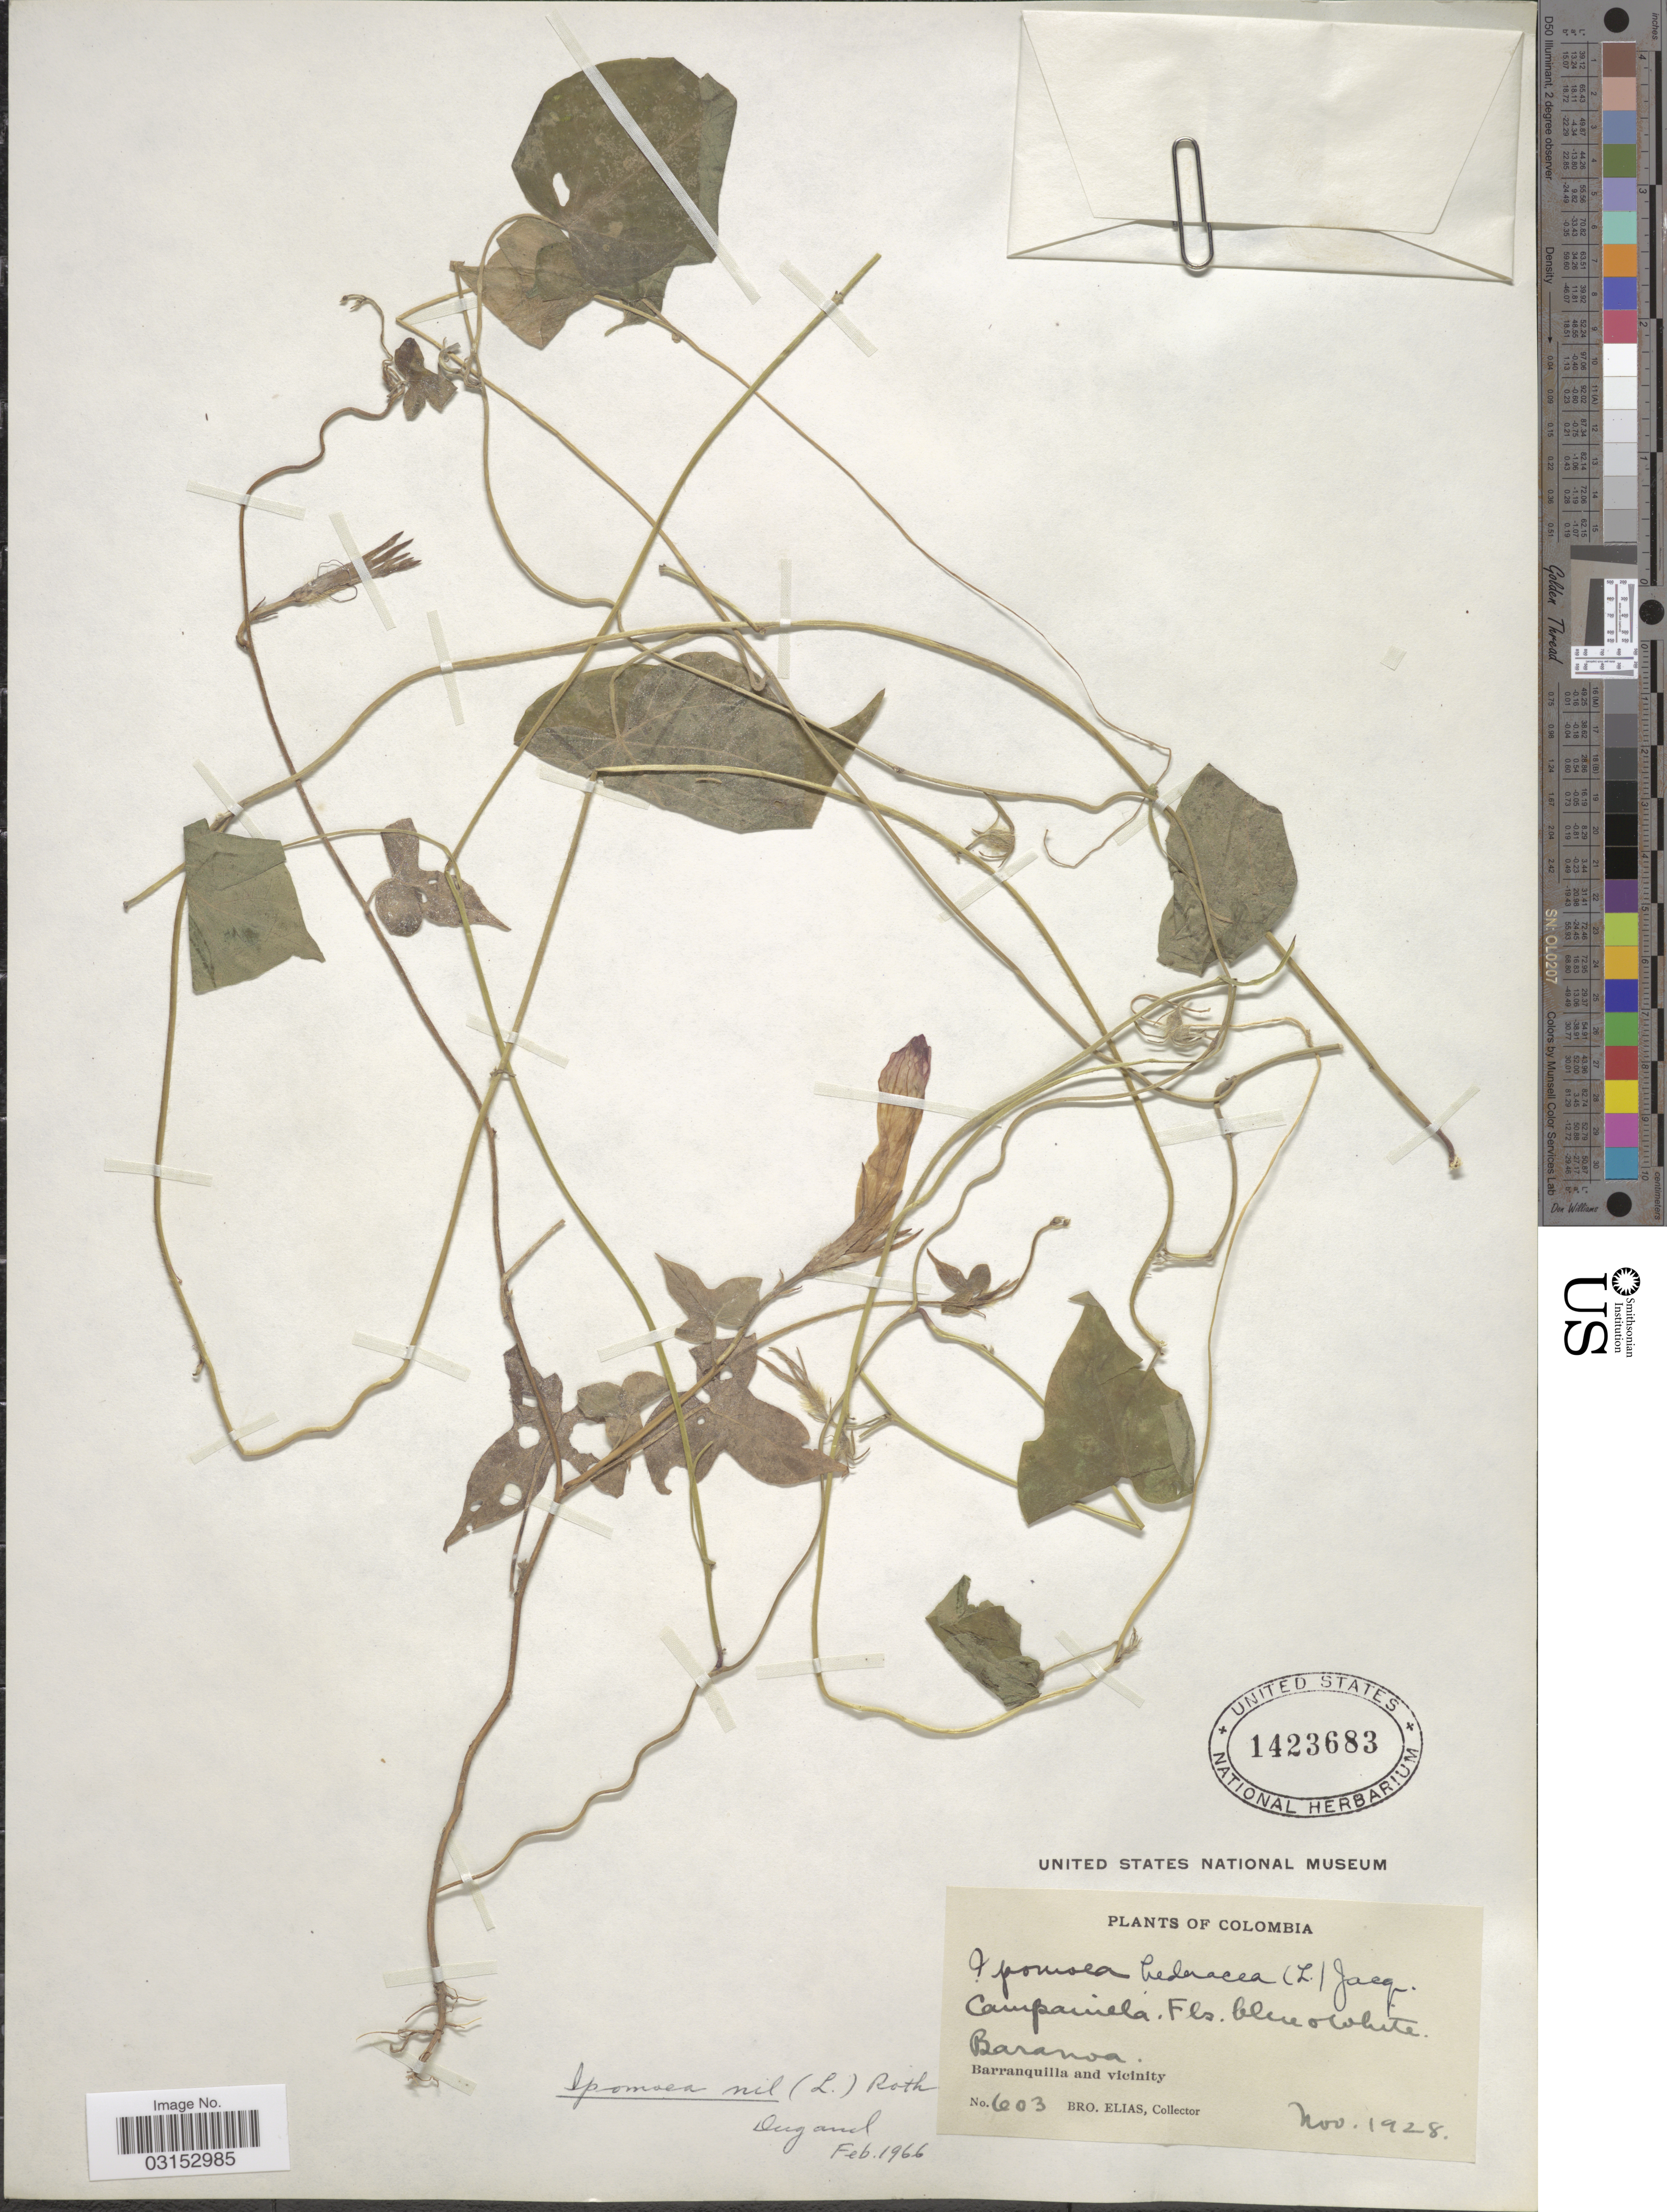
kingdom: Plantae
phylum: Tracheophyta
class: Magnoliopsida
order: Solanales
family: Convolvulaceae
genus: Ipomoea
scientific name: Ipomoea nil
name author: (L.) Roth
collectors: Bro. Elias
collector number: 603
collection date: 1928-11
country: Colombia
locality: Baranoa. Barranquilla and vicinity.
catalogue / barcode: US 1423683